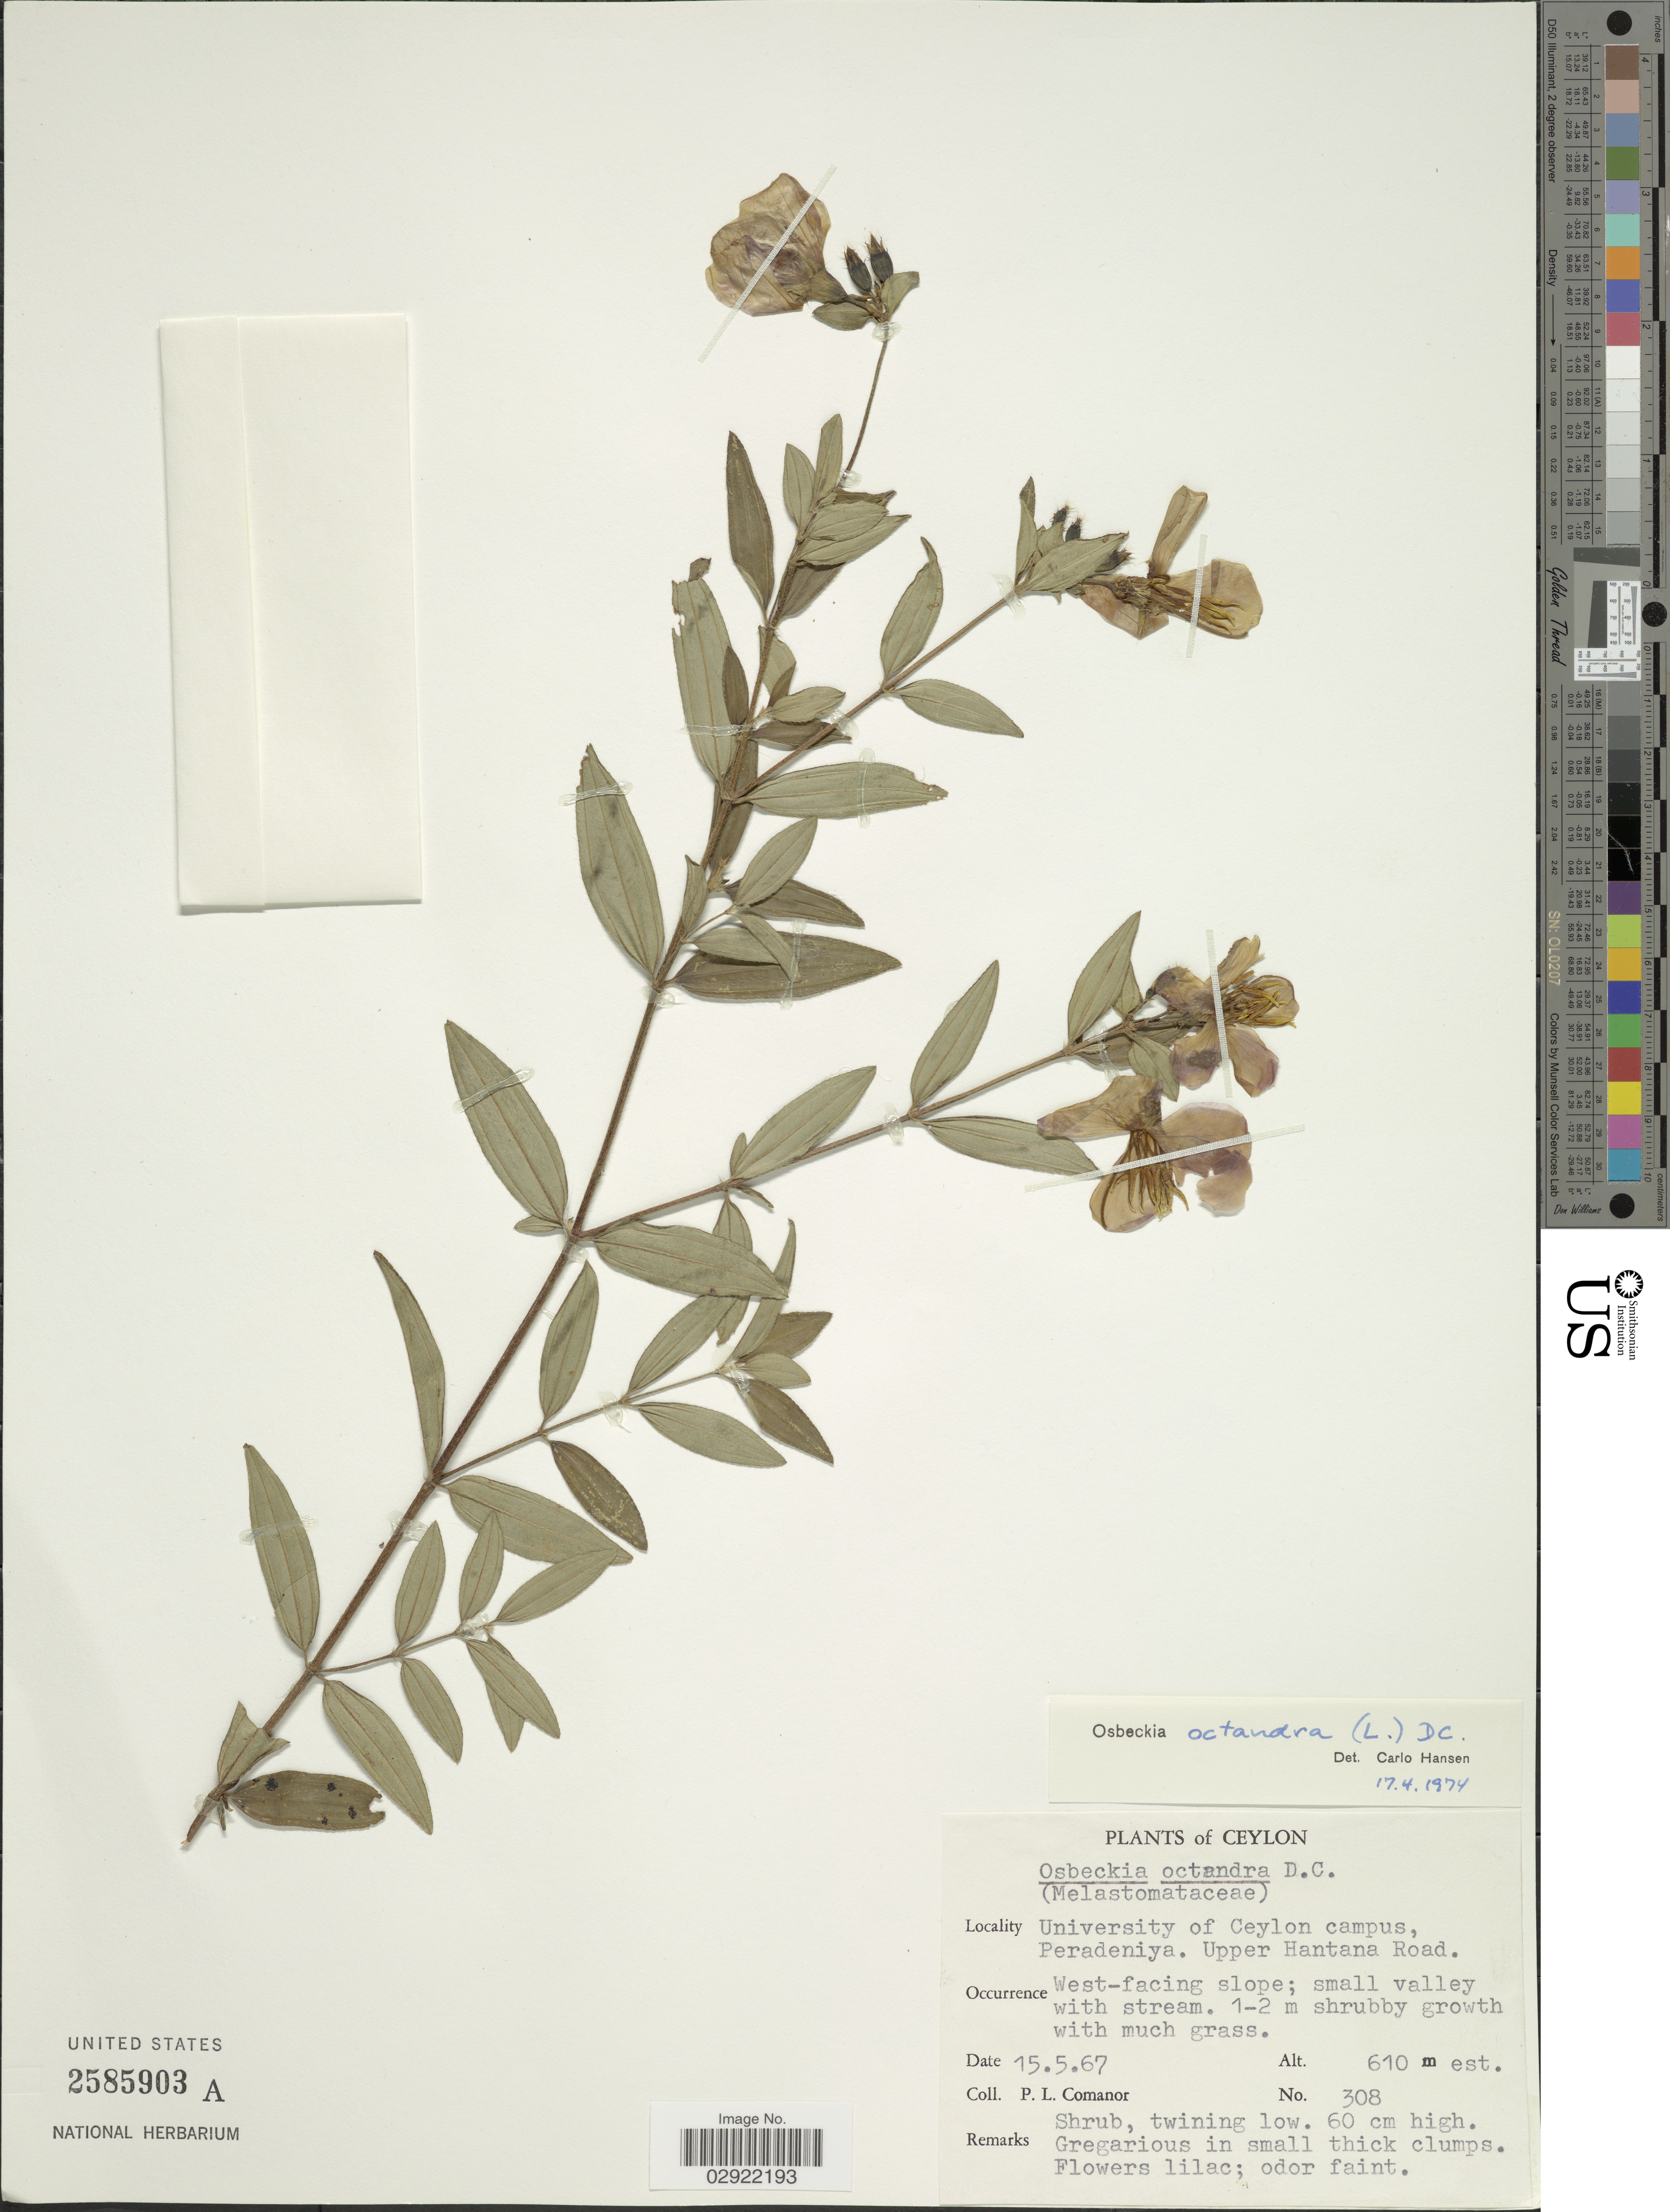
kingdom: Plantae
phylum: Tracheophyta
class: Magnoliopsida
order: Myrtales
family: Melastomataceae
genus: Osbeckia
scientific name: Osbeckia octandra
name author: DC.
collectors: P. Comanor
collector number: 308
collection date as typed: Transcribed d/m/y: 15/5/67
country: Sri Lanka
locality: Ceylon. University of Ceylon campus, Peradeniya. Upper Hantana Road.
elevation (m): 610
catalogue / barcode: US 2585903A